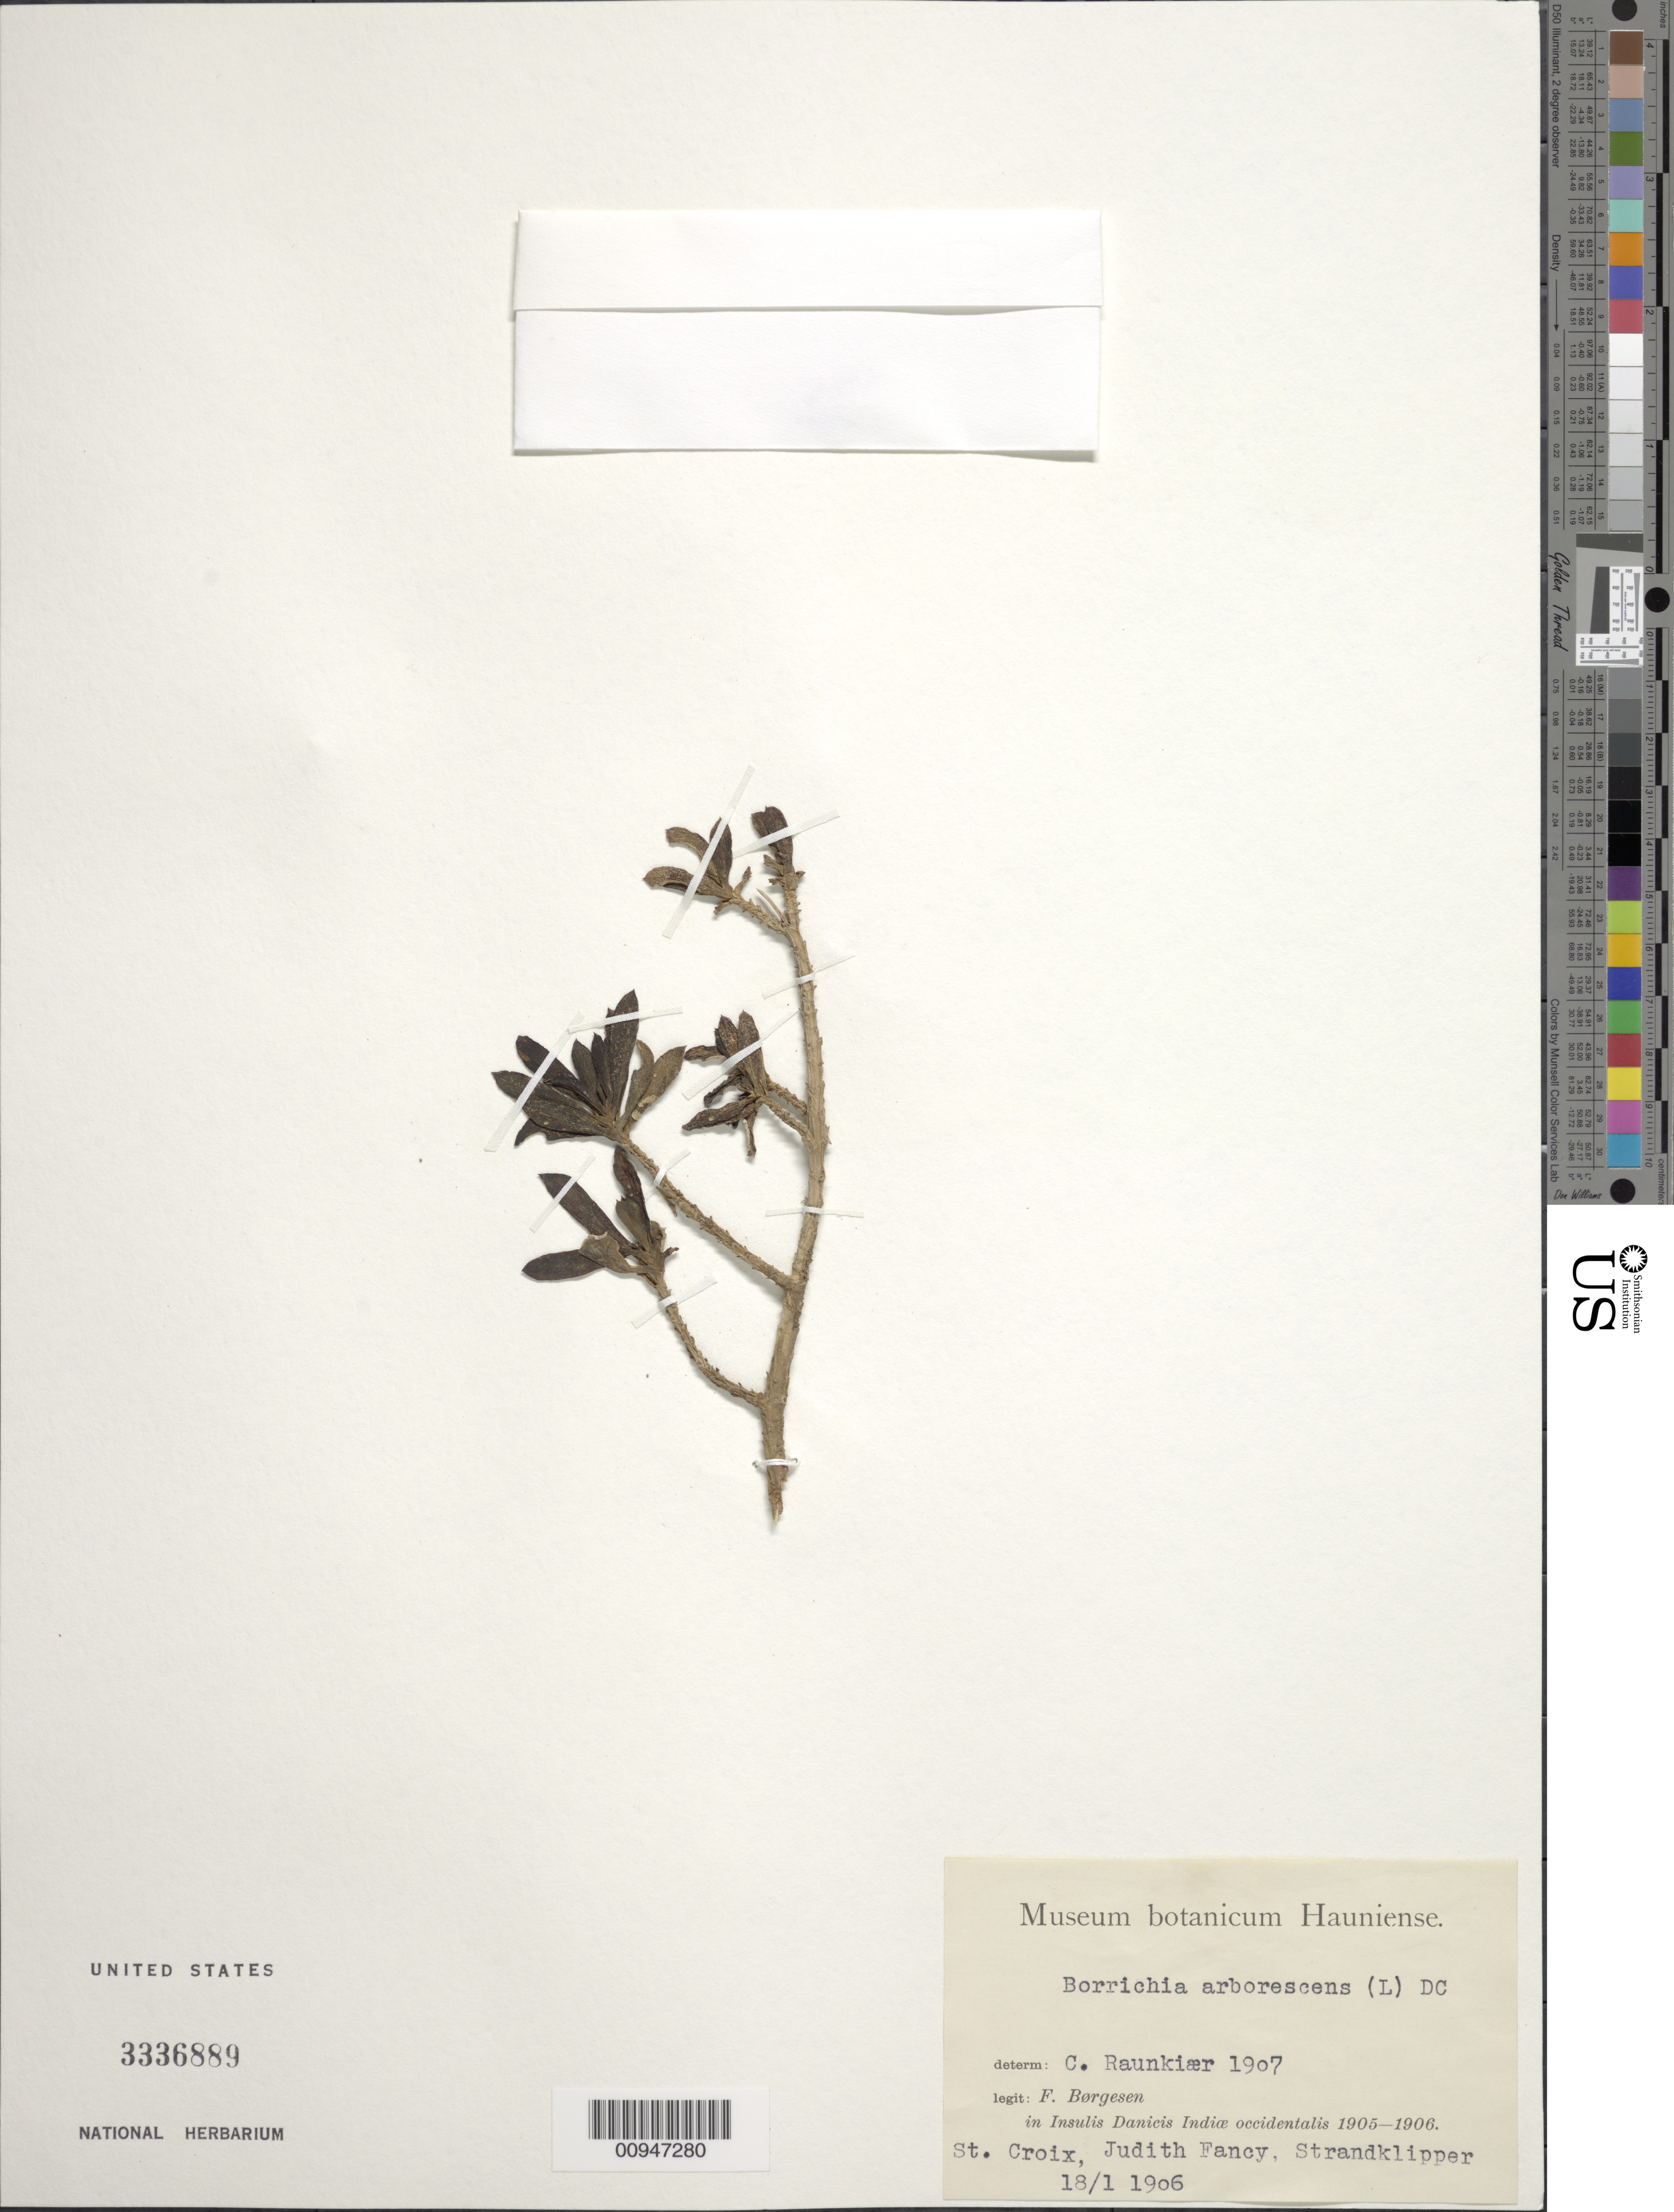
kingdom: Plantae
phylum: Tracheophyta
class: Magnoliopsida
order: Asterales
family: Asteraceae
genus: Borrichia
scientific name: Borrichia arborescens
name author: (L.) DC.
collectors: C. Raunkiær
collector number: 1907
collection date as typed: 18 Jan 1906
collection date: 1906-01-18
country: U.S. Virgin Islands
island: St. Croix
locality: Judith Fancy, Strandklipper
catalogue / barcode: US 3336889